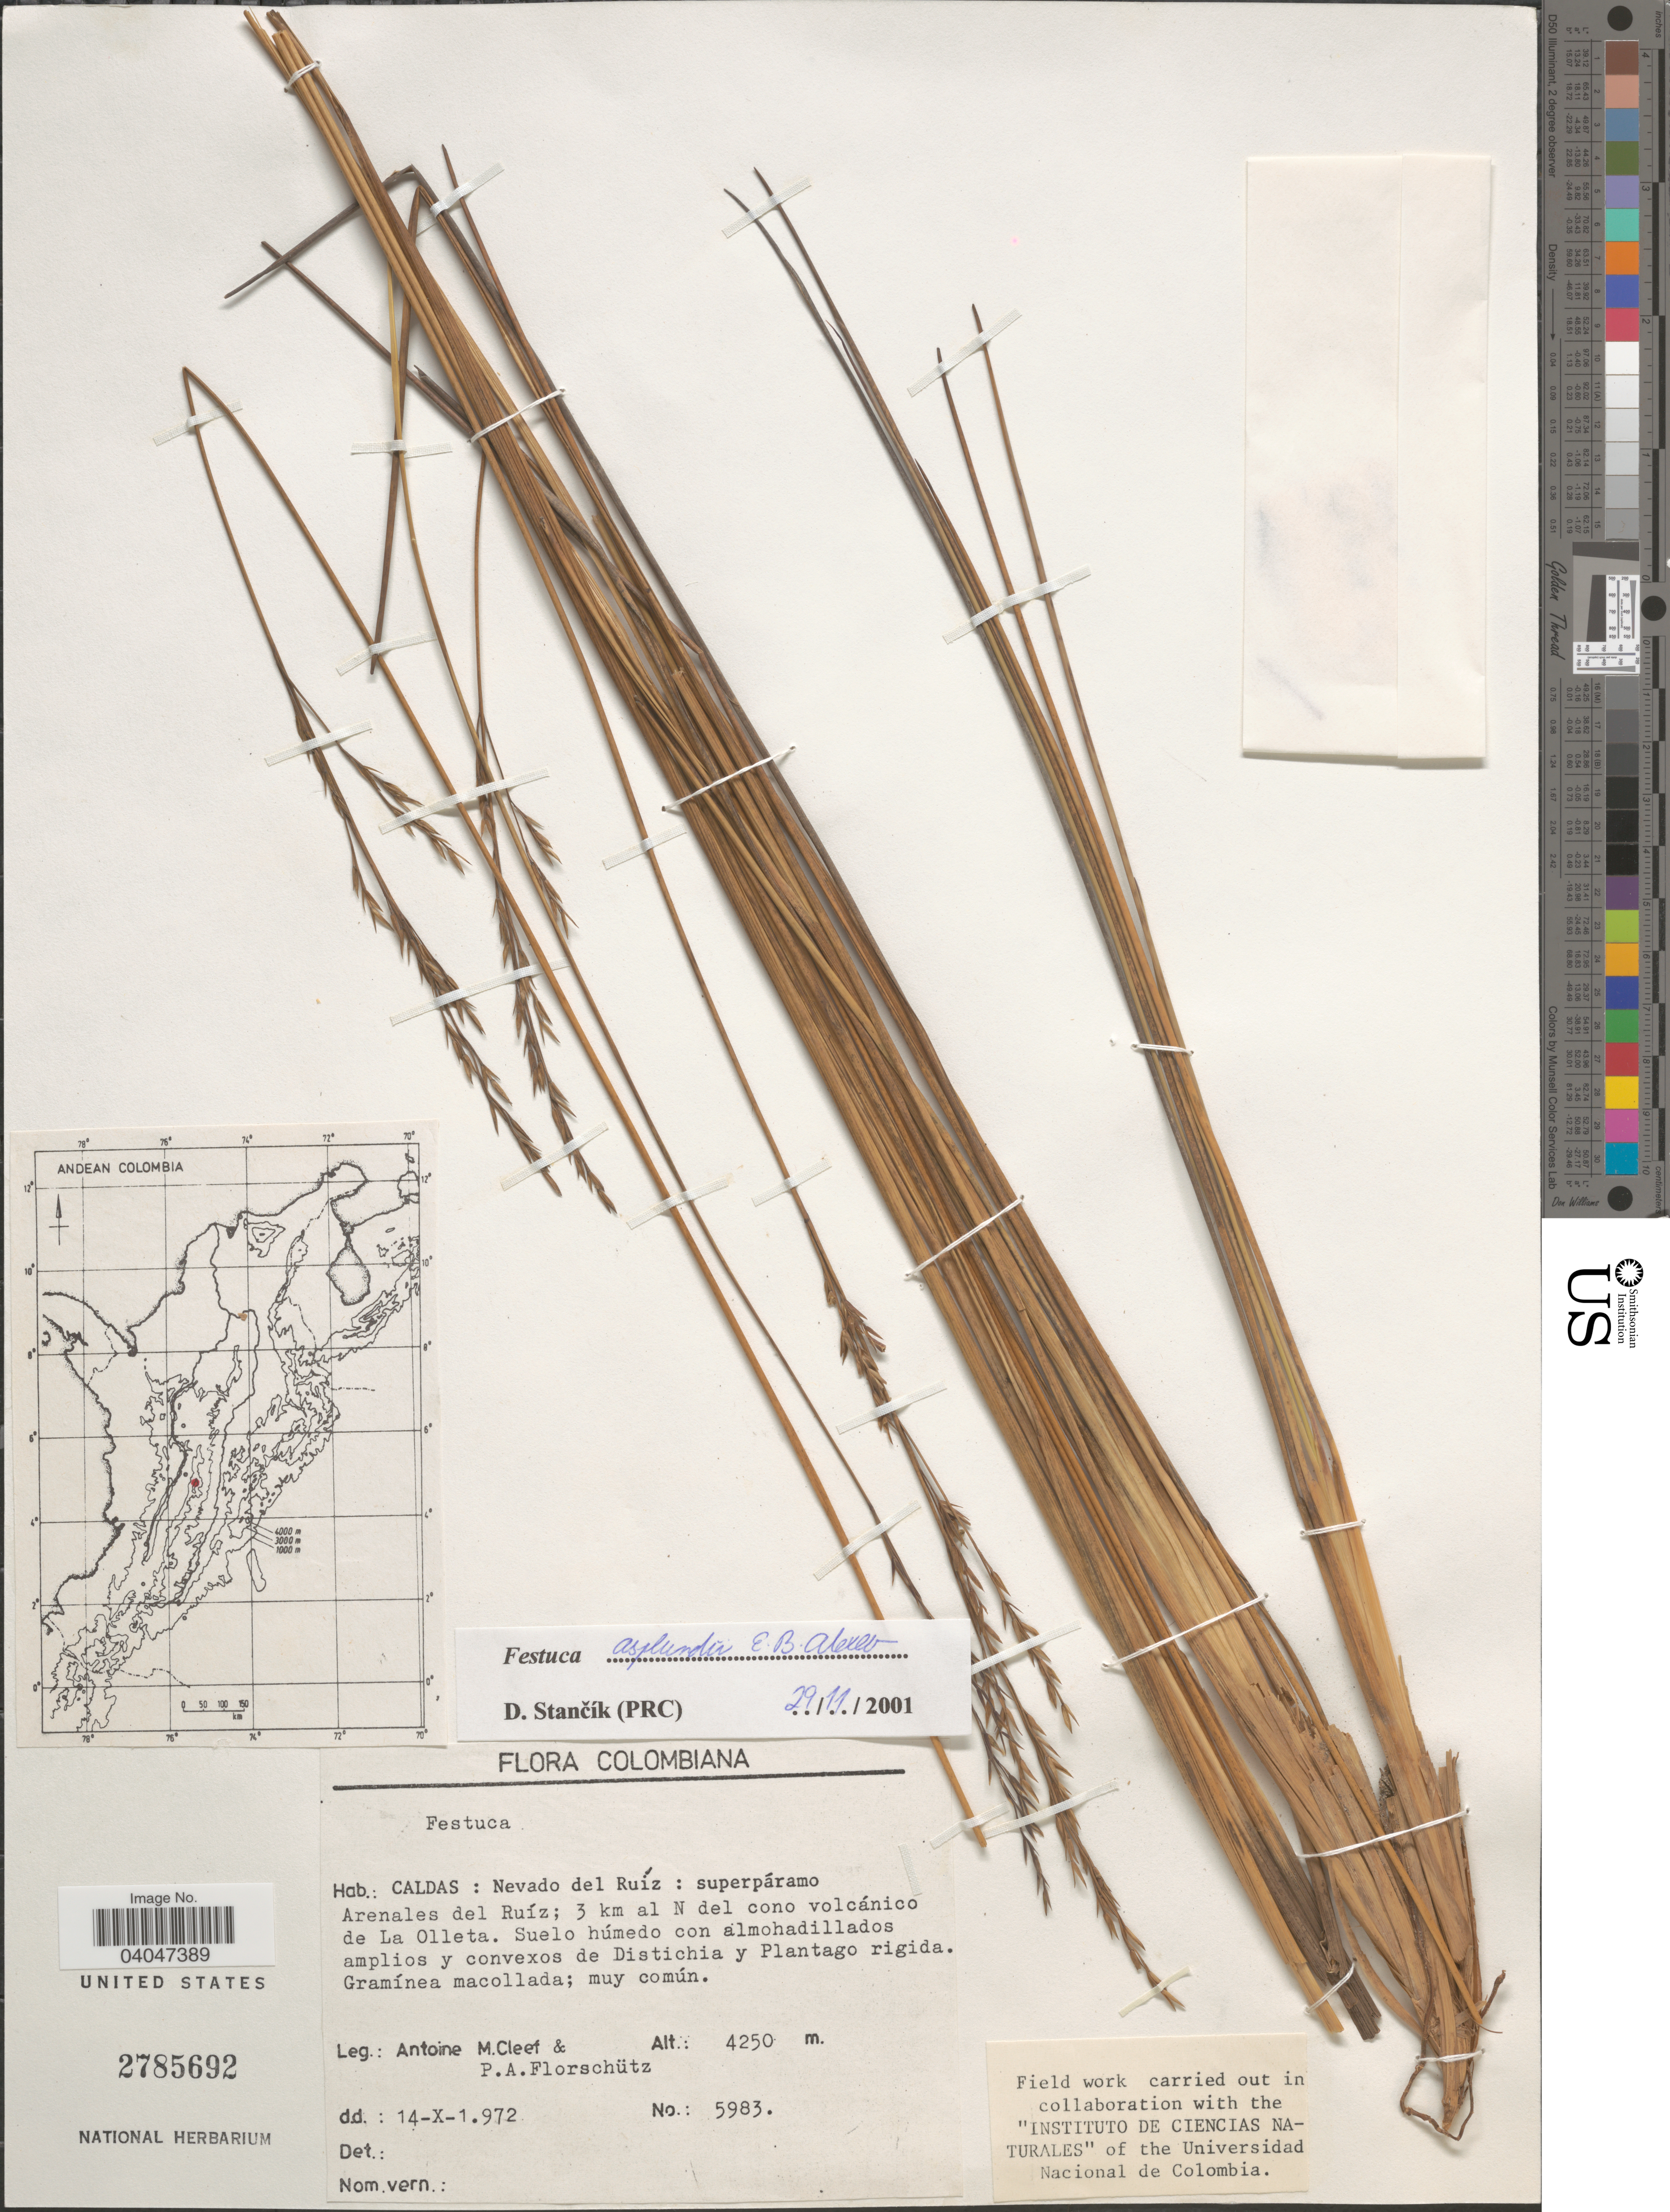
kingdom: Plantae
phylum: Tracheophyta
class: Liliopsida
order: Poales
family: Poaceae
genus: Festuca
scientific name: Festuca asplundii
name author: E.B. Alexeev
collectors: A. M. Cleef & P. Florschütz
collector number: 5983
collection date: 1972-10-14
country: Colombia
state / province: Caldas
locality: Nevado del Ruíz; superpáramo Arenales del Ruíz; 3 km al N del cono volcánico de La Olleta.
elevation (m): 4250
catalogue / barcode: US 2785692